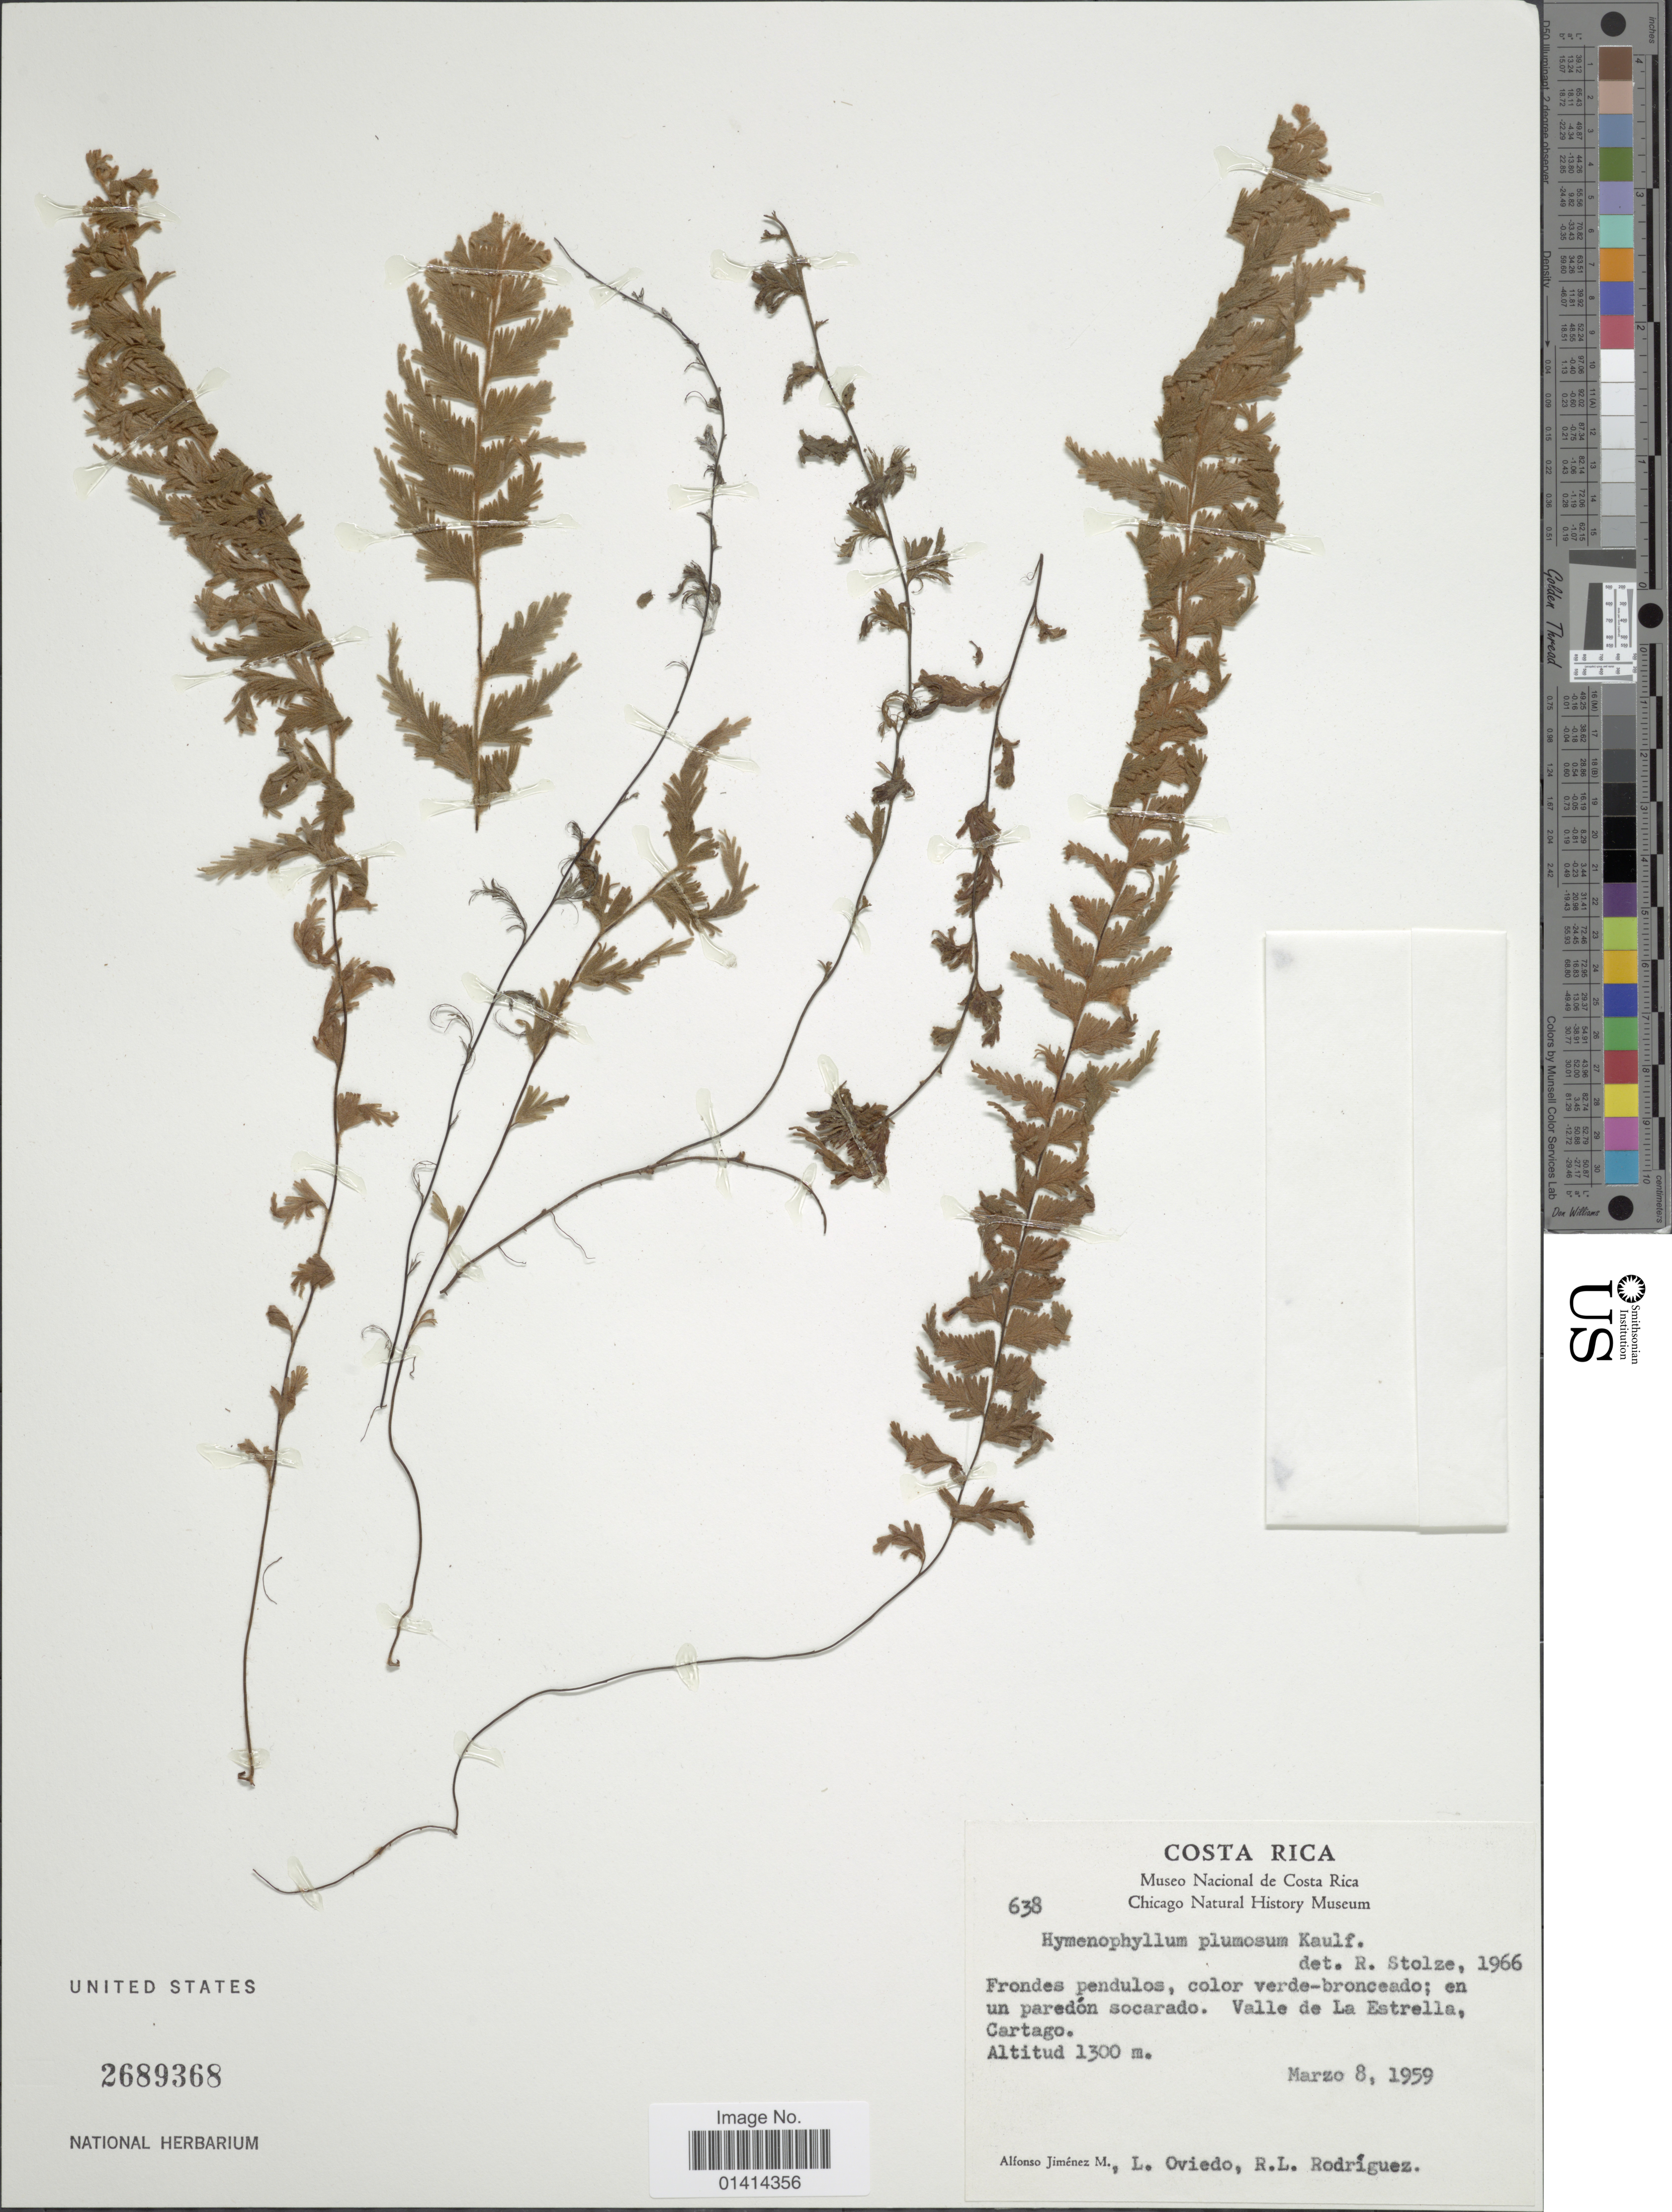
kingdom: Plantae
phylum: Tracheophyta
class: Polypodiopsida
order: Hymenophyllales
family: Hymenophyllaceae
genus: Hymenophyllum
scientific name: Hymenophyllum plumosum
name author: Kaulf.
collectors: A. Jimenez M., L. Oviedo & R. Rodríguez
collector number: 638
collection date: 1959-03-08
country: Costa Rica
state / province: Cartago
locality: Valle de La Esterlla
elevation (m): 1300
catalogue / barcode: US 2689368